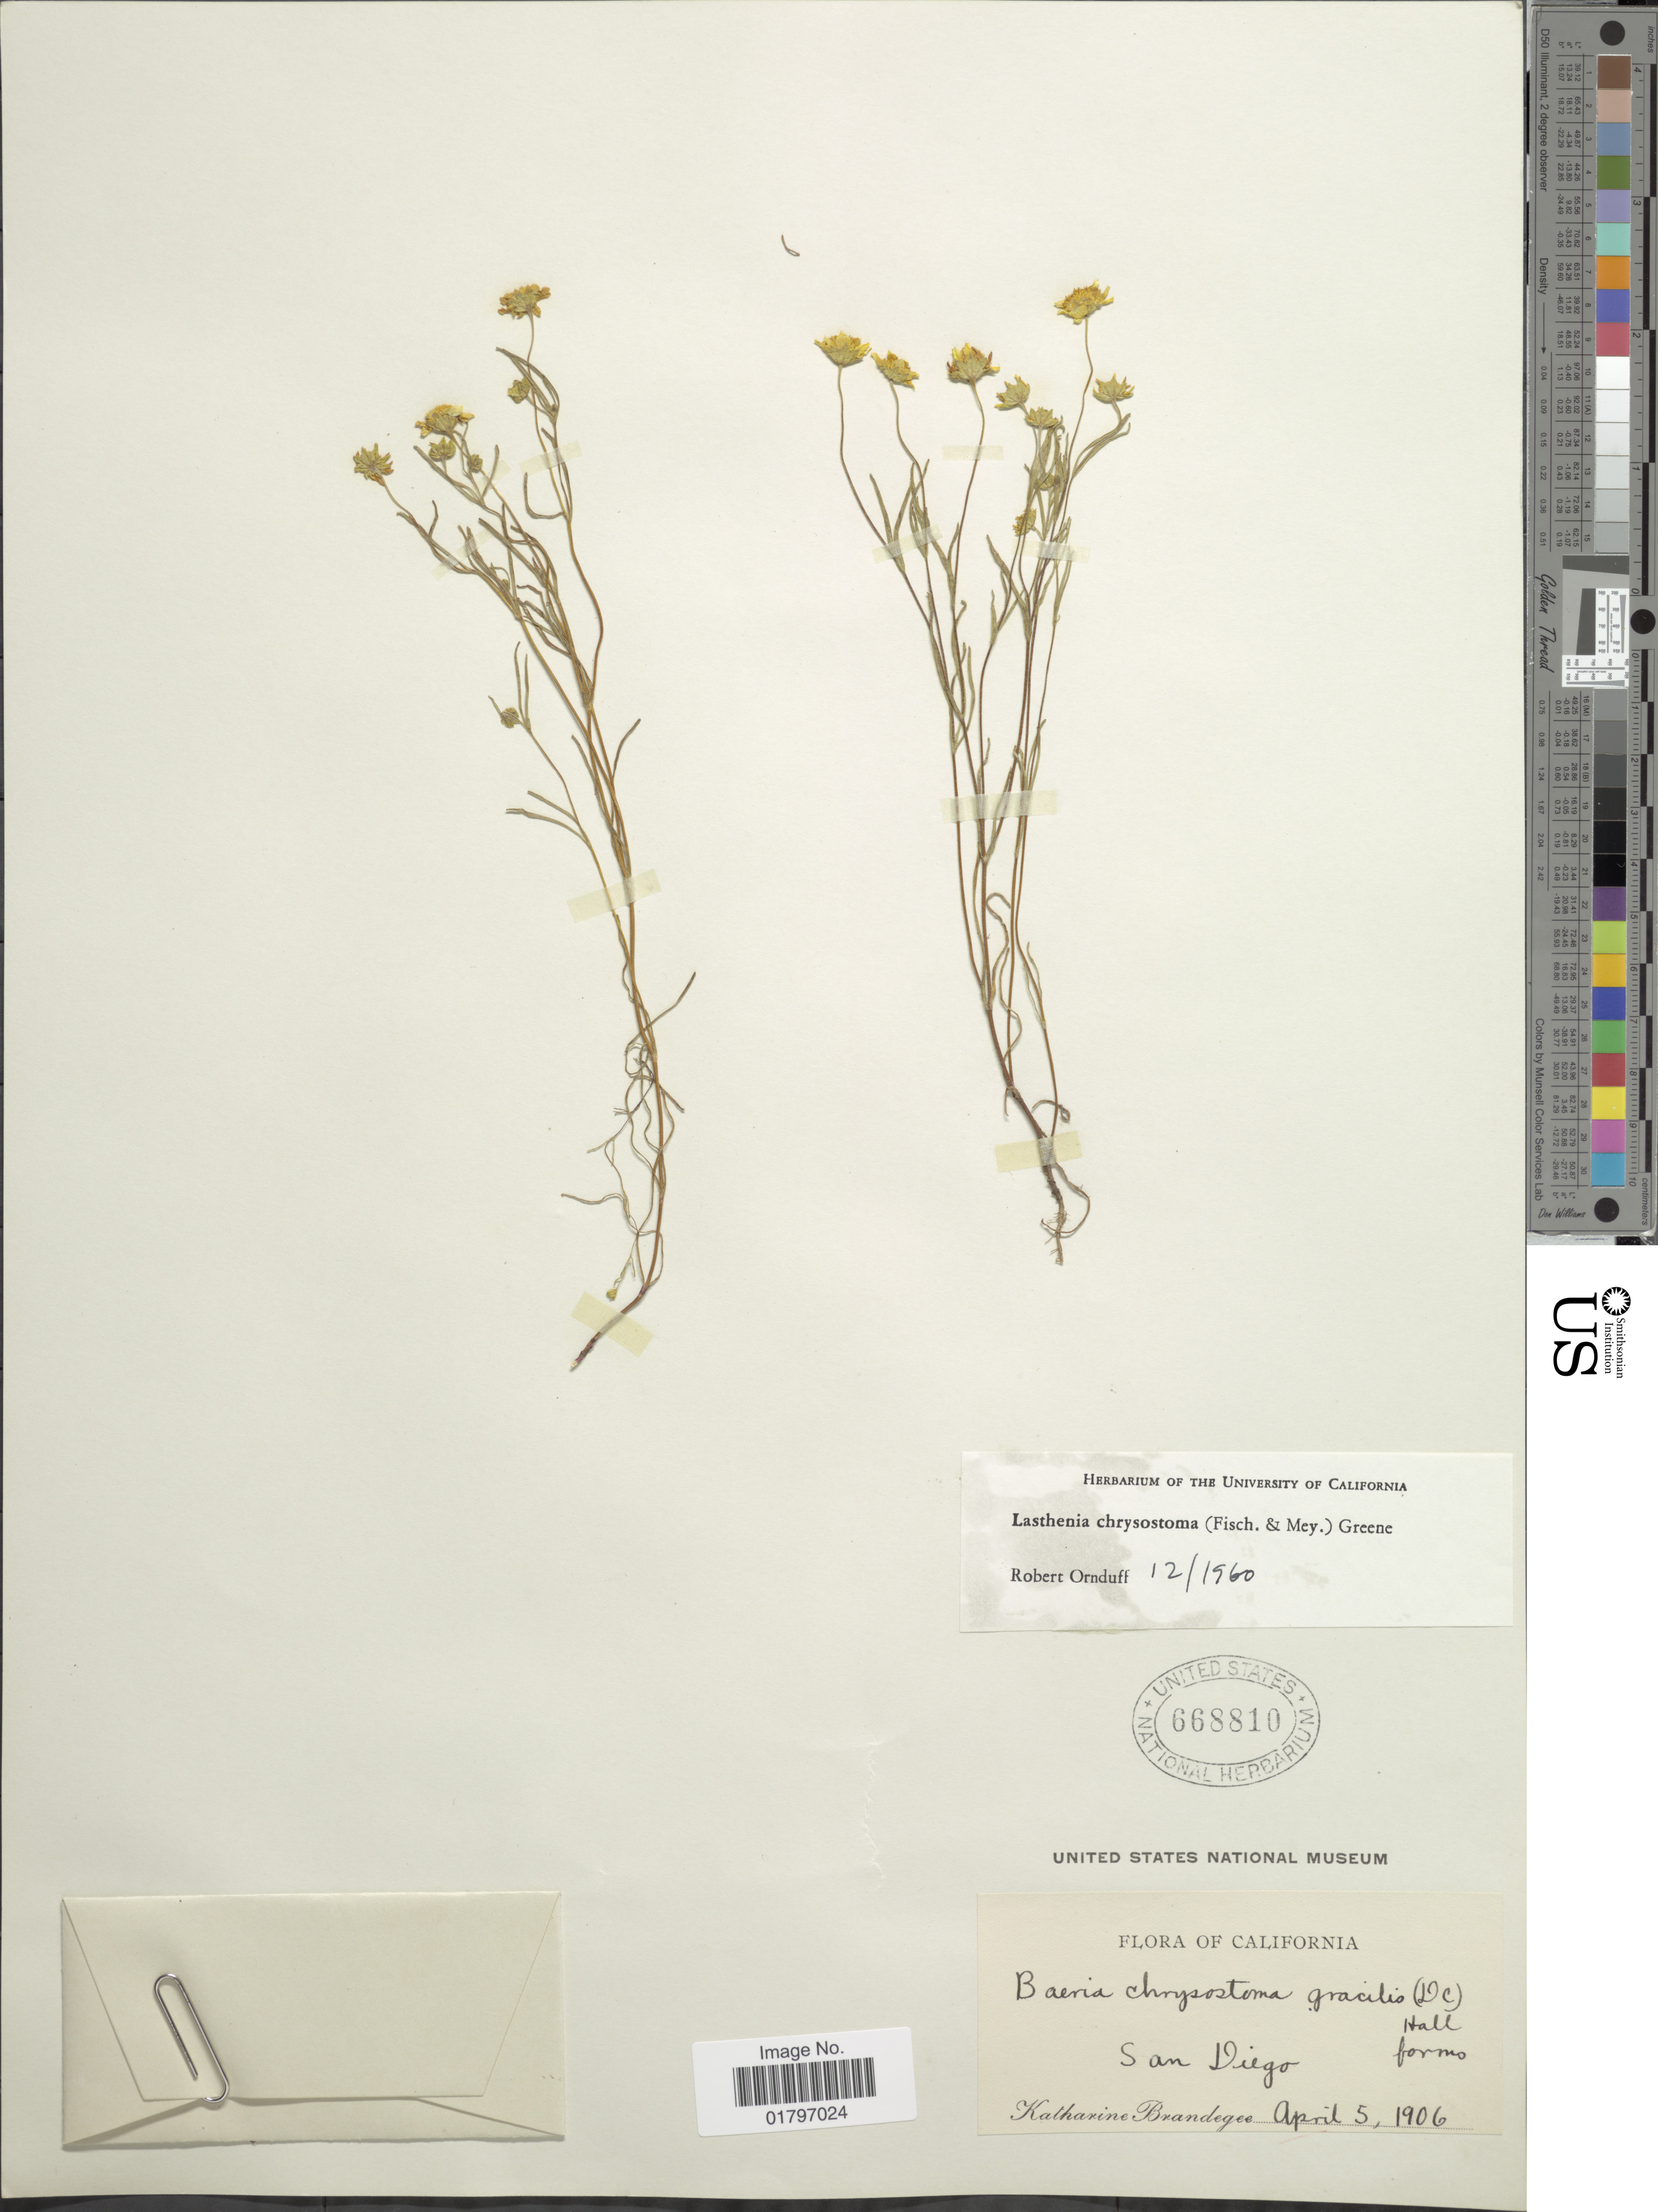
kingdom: Plantae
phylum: Tracheophyta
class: Magnoliopsida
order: Asterales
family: Asteraceae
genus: Lasthenia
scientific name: Lasthenia chrysostoma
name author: (Fisch. & C.A. Mey.) Greene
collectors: M. K. Brandegee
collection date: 1906-04-05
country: United States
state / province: California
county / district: San Diego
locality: San Diego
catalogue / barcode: US 668810